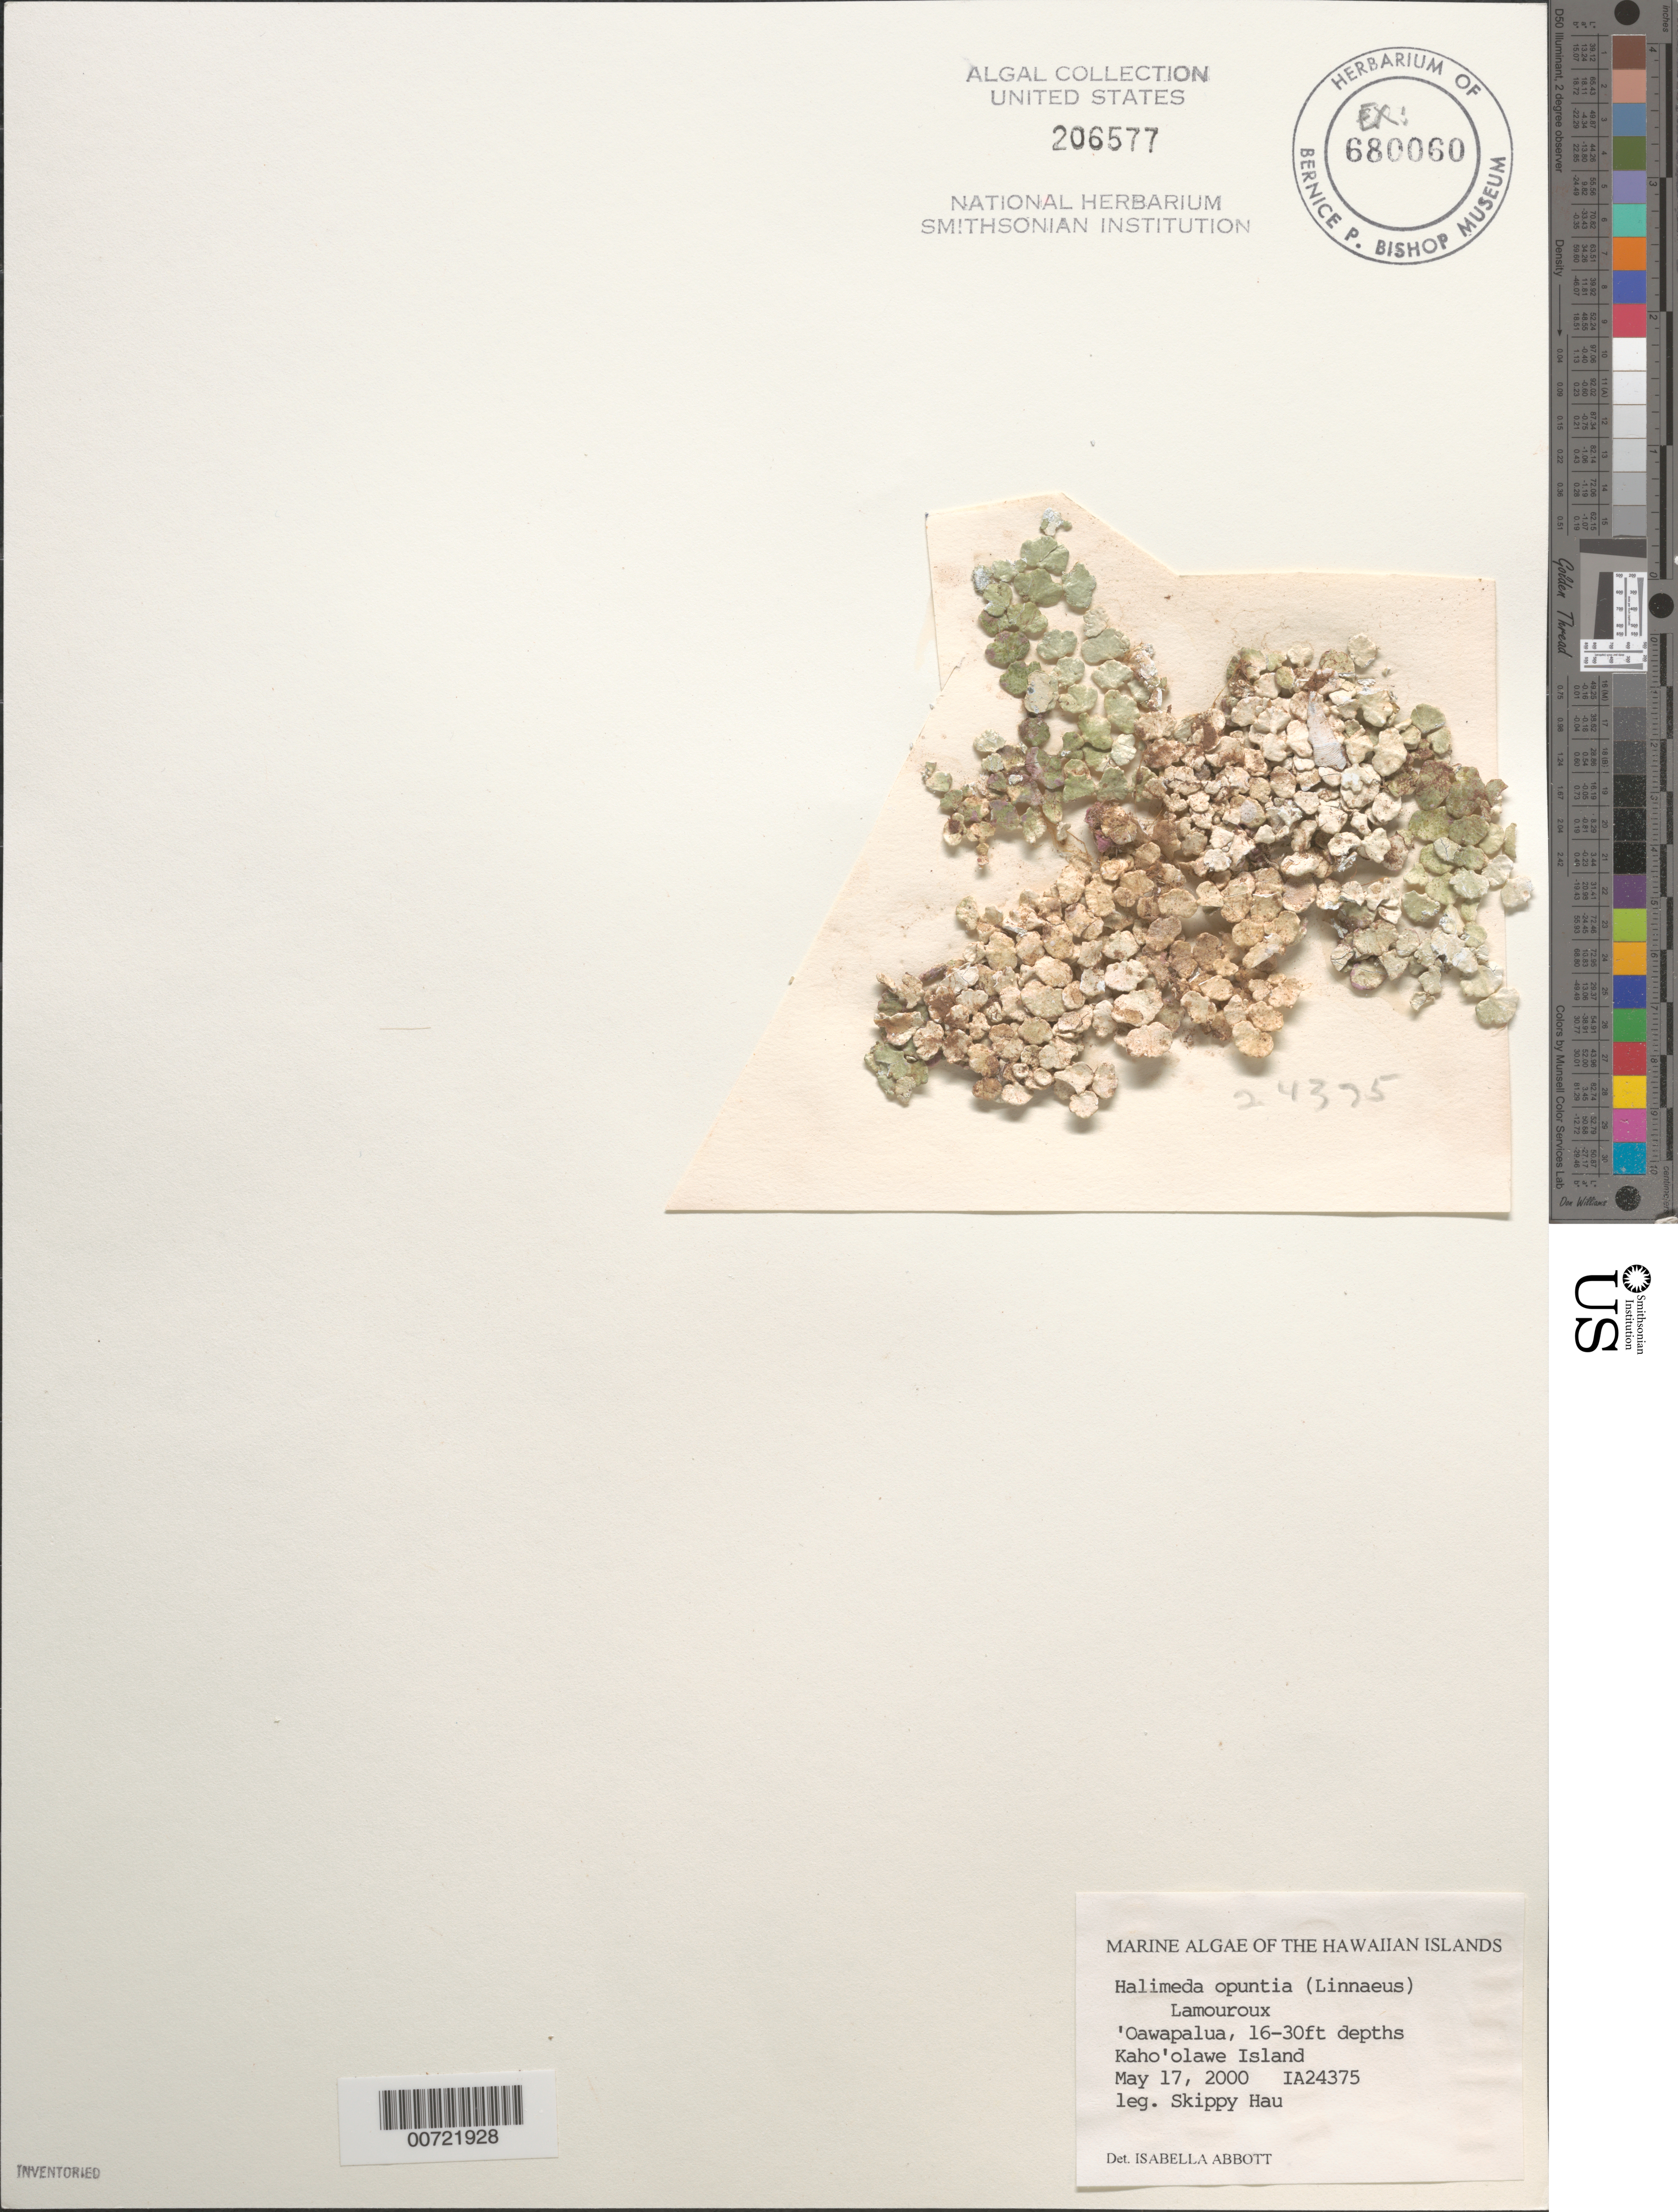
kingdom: Plantae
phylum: Chlorophyta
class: Ulvophyceae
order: Bryopsidales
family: Halimedaceae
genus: Halimeda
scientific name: Halimeda opuntia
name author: (L.) J.V.Lamouroux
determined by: Abbott, Isabella A.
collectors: S. Hau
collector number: IAA 24375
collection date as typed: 17 May 2000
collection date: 2000-05-17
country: United States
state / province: Hawaii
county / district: Maui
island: Kaho'olawe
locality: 'Oawapalua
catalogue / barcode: US 206577